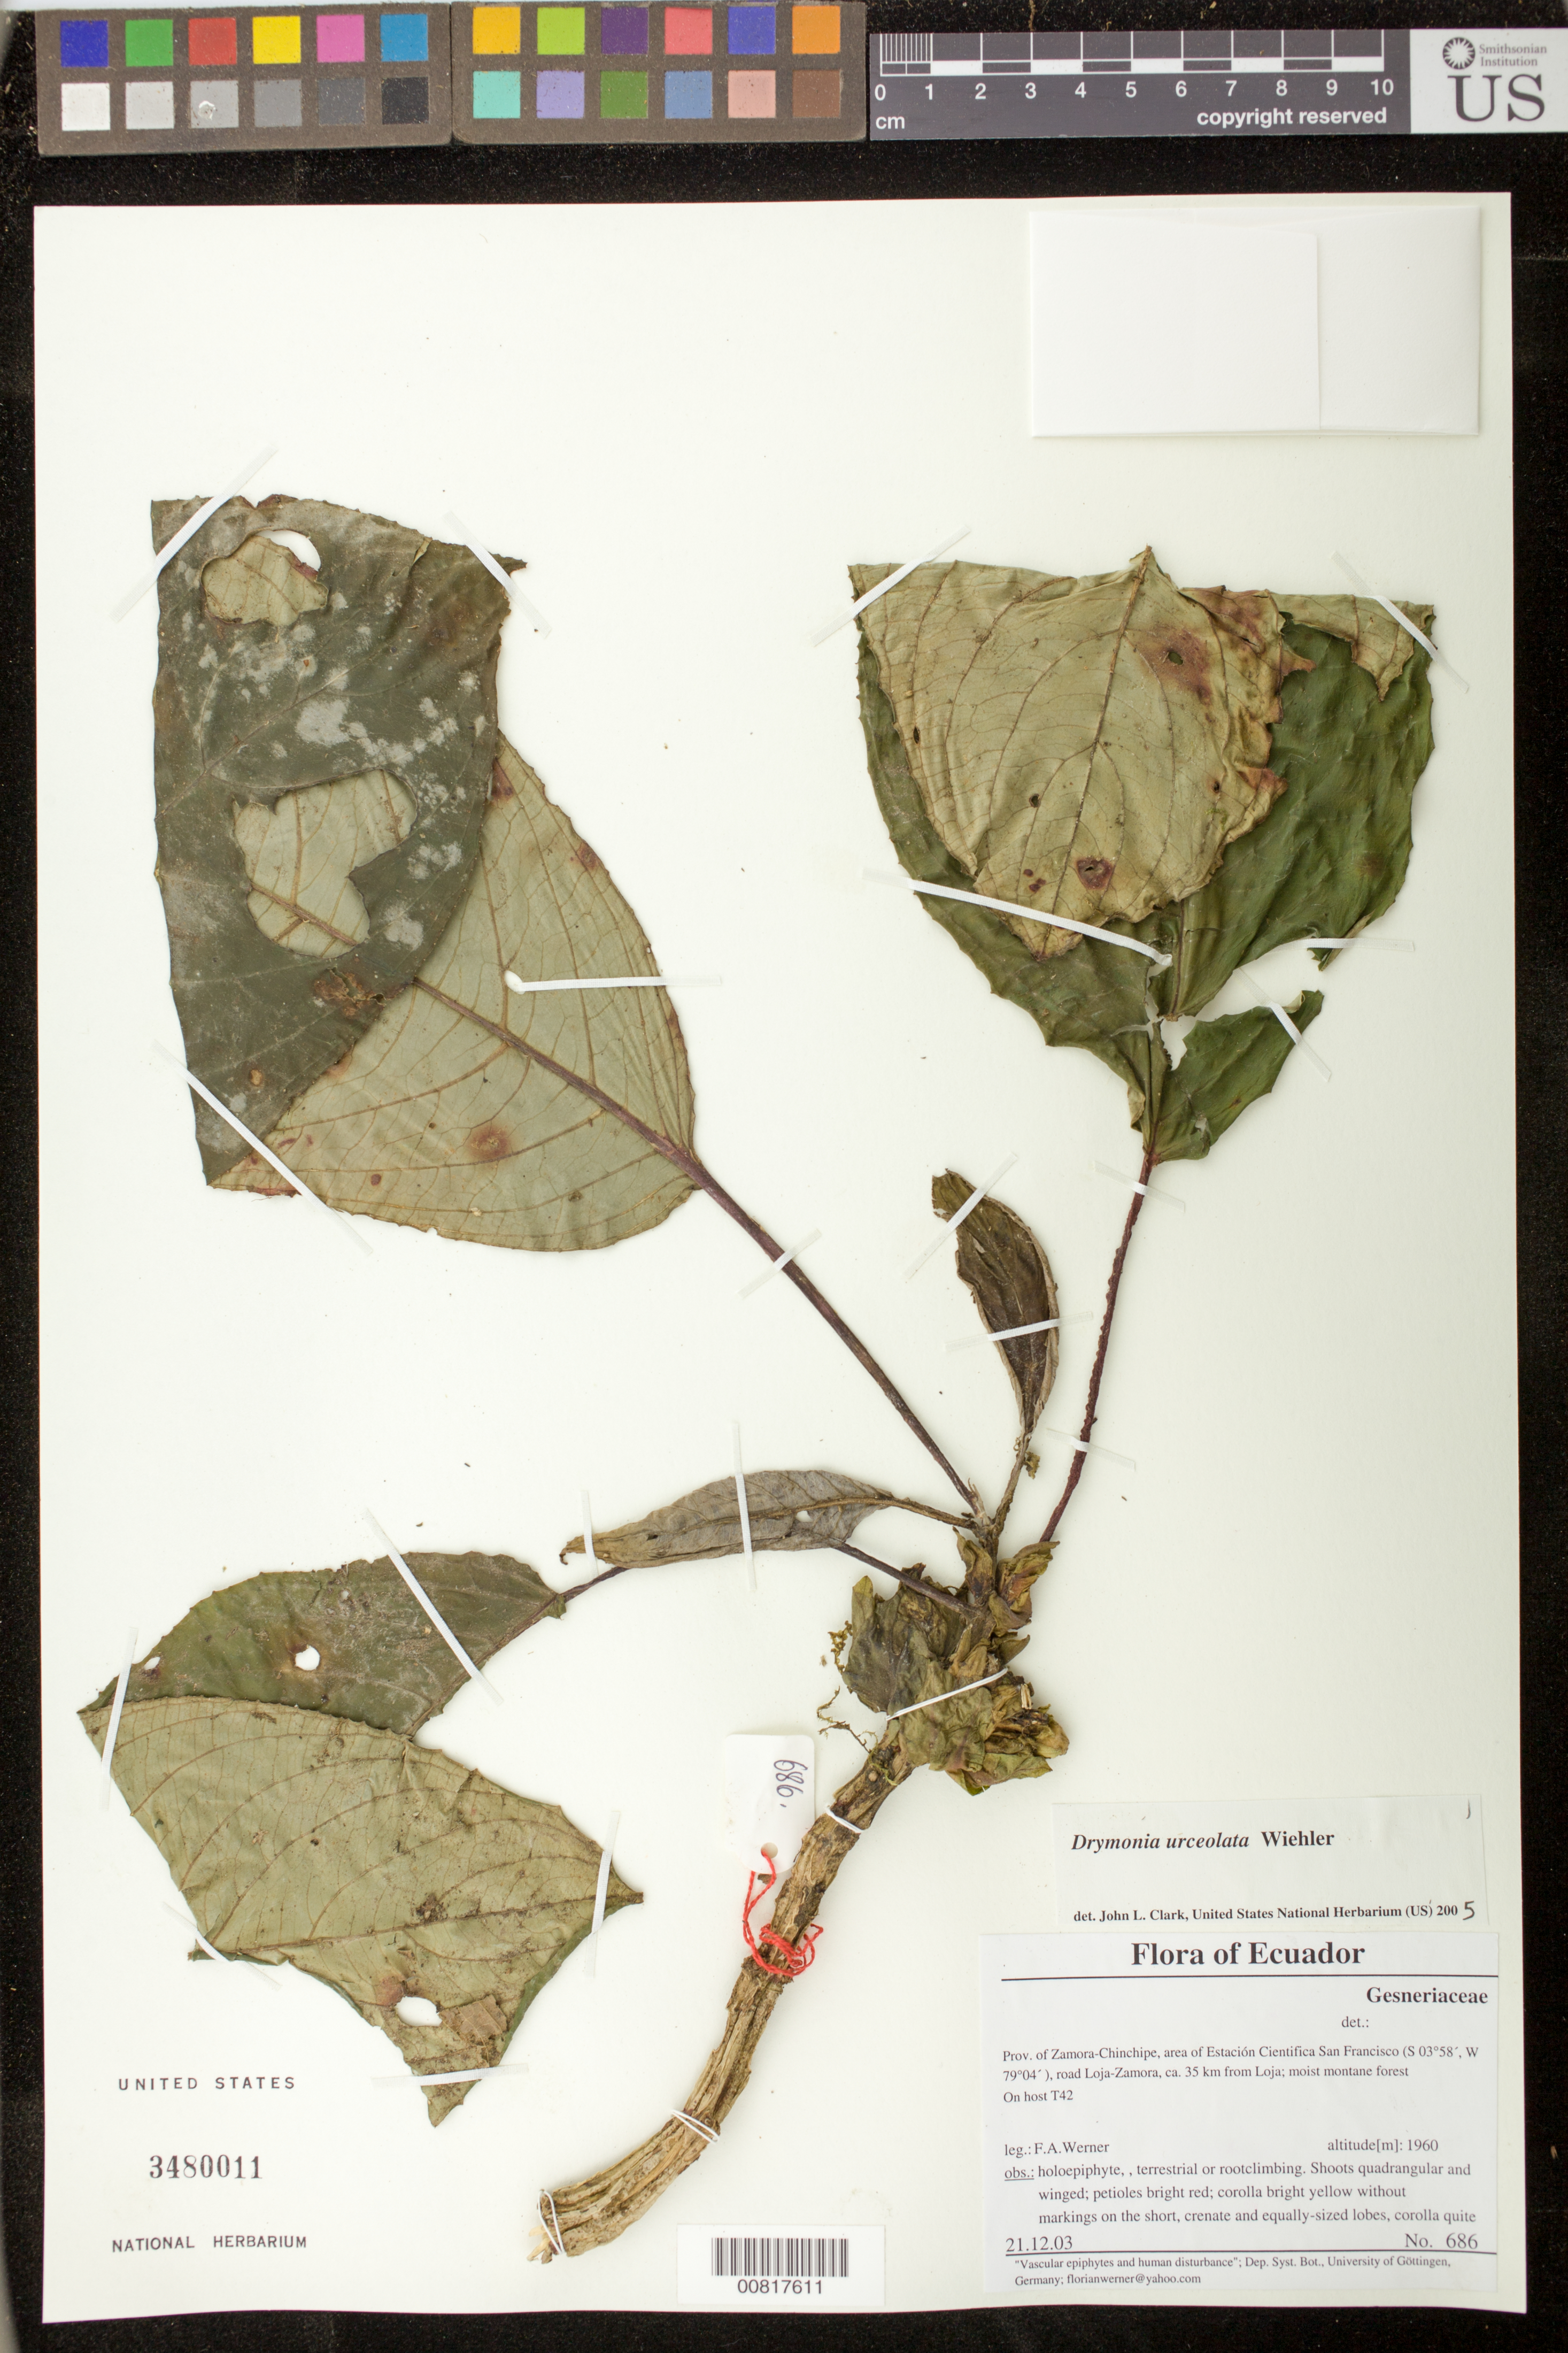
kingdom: Plantae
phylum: Tracheophyta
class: Magnoliopsida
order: Lamiales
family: Gesneriaceae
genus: Drymonia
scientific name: Drymonia urceolata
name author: Wiehler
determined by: Clark, J. L., (SEL), The Marie Selby Botanical Garden (UNITED STATES)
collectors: F. Werner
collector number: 686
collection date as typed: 21 Dec 2003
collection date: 2003-12-21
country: Ecuador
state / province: Zamora-Chinchipe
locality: Area of Estación Cientifica San Francisco, road Loja-Zamora, ca. 35 km from Loja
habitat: Moist montane forest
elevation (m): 1960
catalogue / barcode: US 3480011